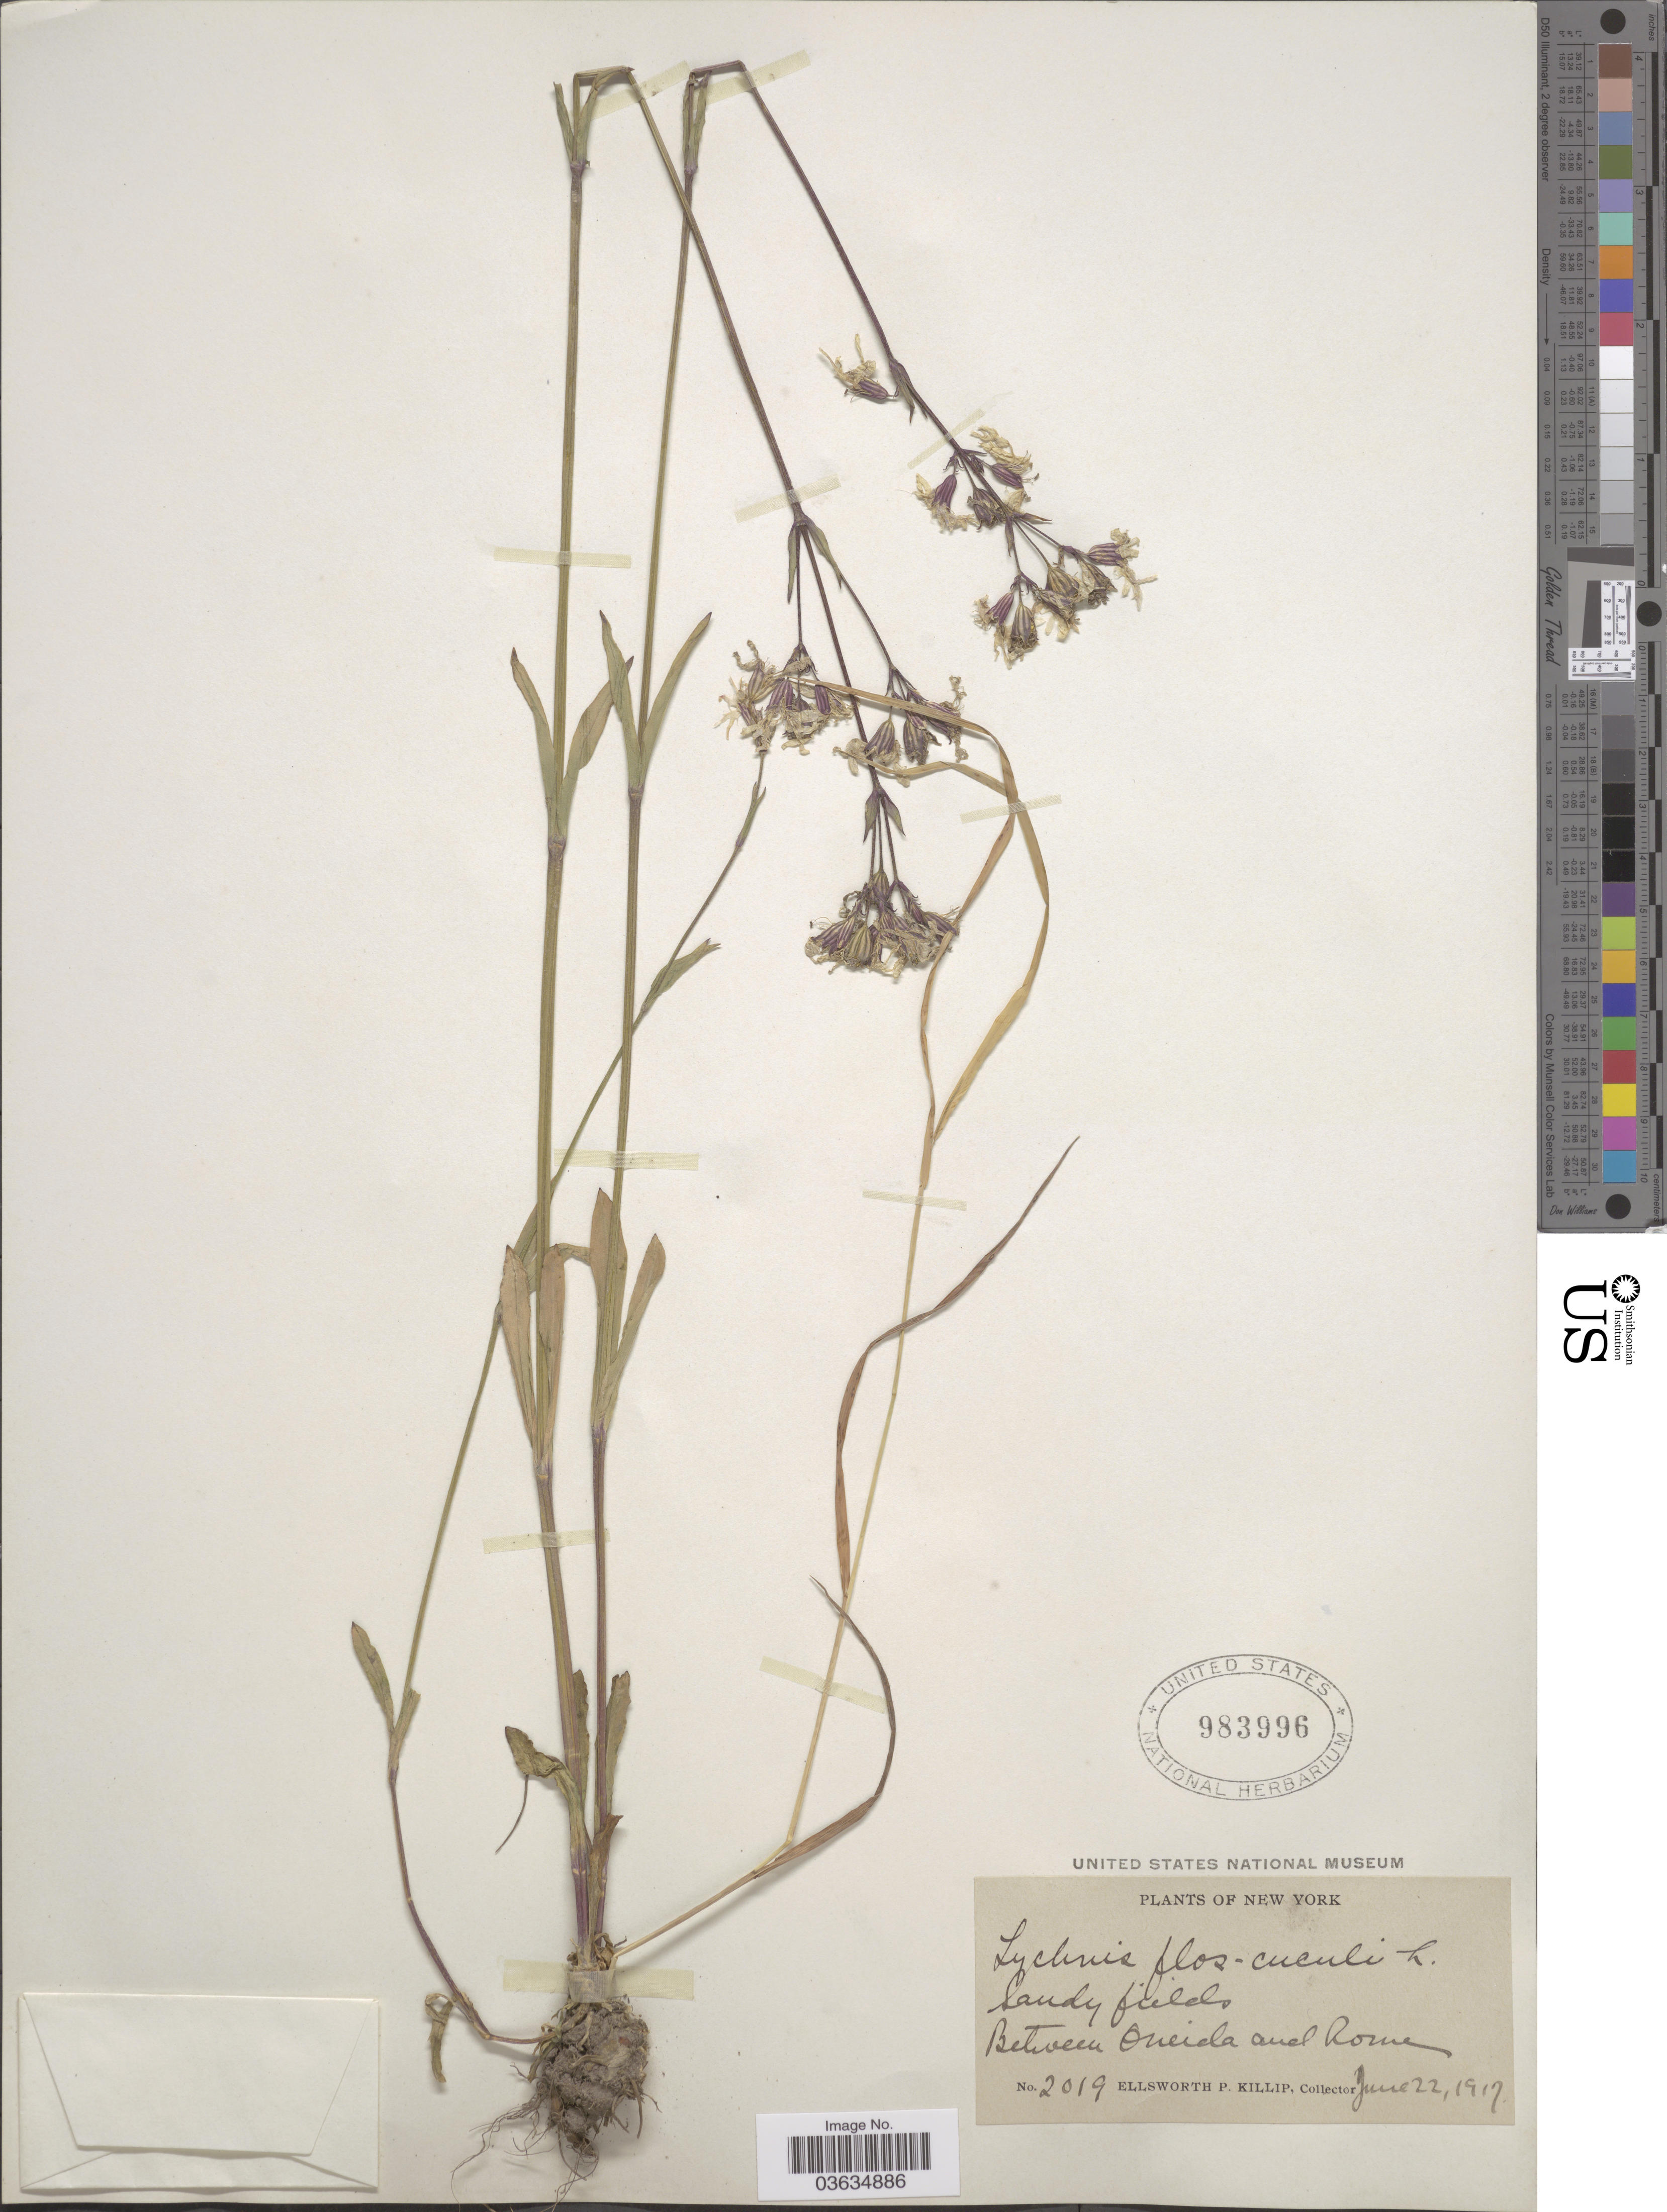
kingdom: Plantae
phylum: Tracheophyta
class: Magnoliopsida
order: Caryophyllales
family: Caryophyllaceae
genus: Silene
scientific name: Silene flos-cuculi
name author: (L.) Greuter & Burdet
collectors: E. P. Killip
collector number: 2019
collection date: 1917-06-22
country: United States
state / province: New York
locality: Between Oneida and Rome.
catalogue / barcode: US 983996